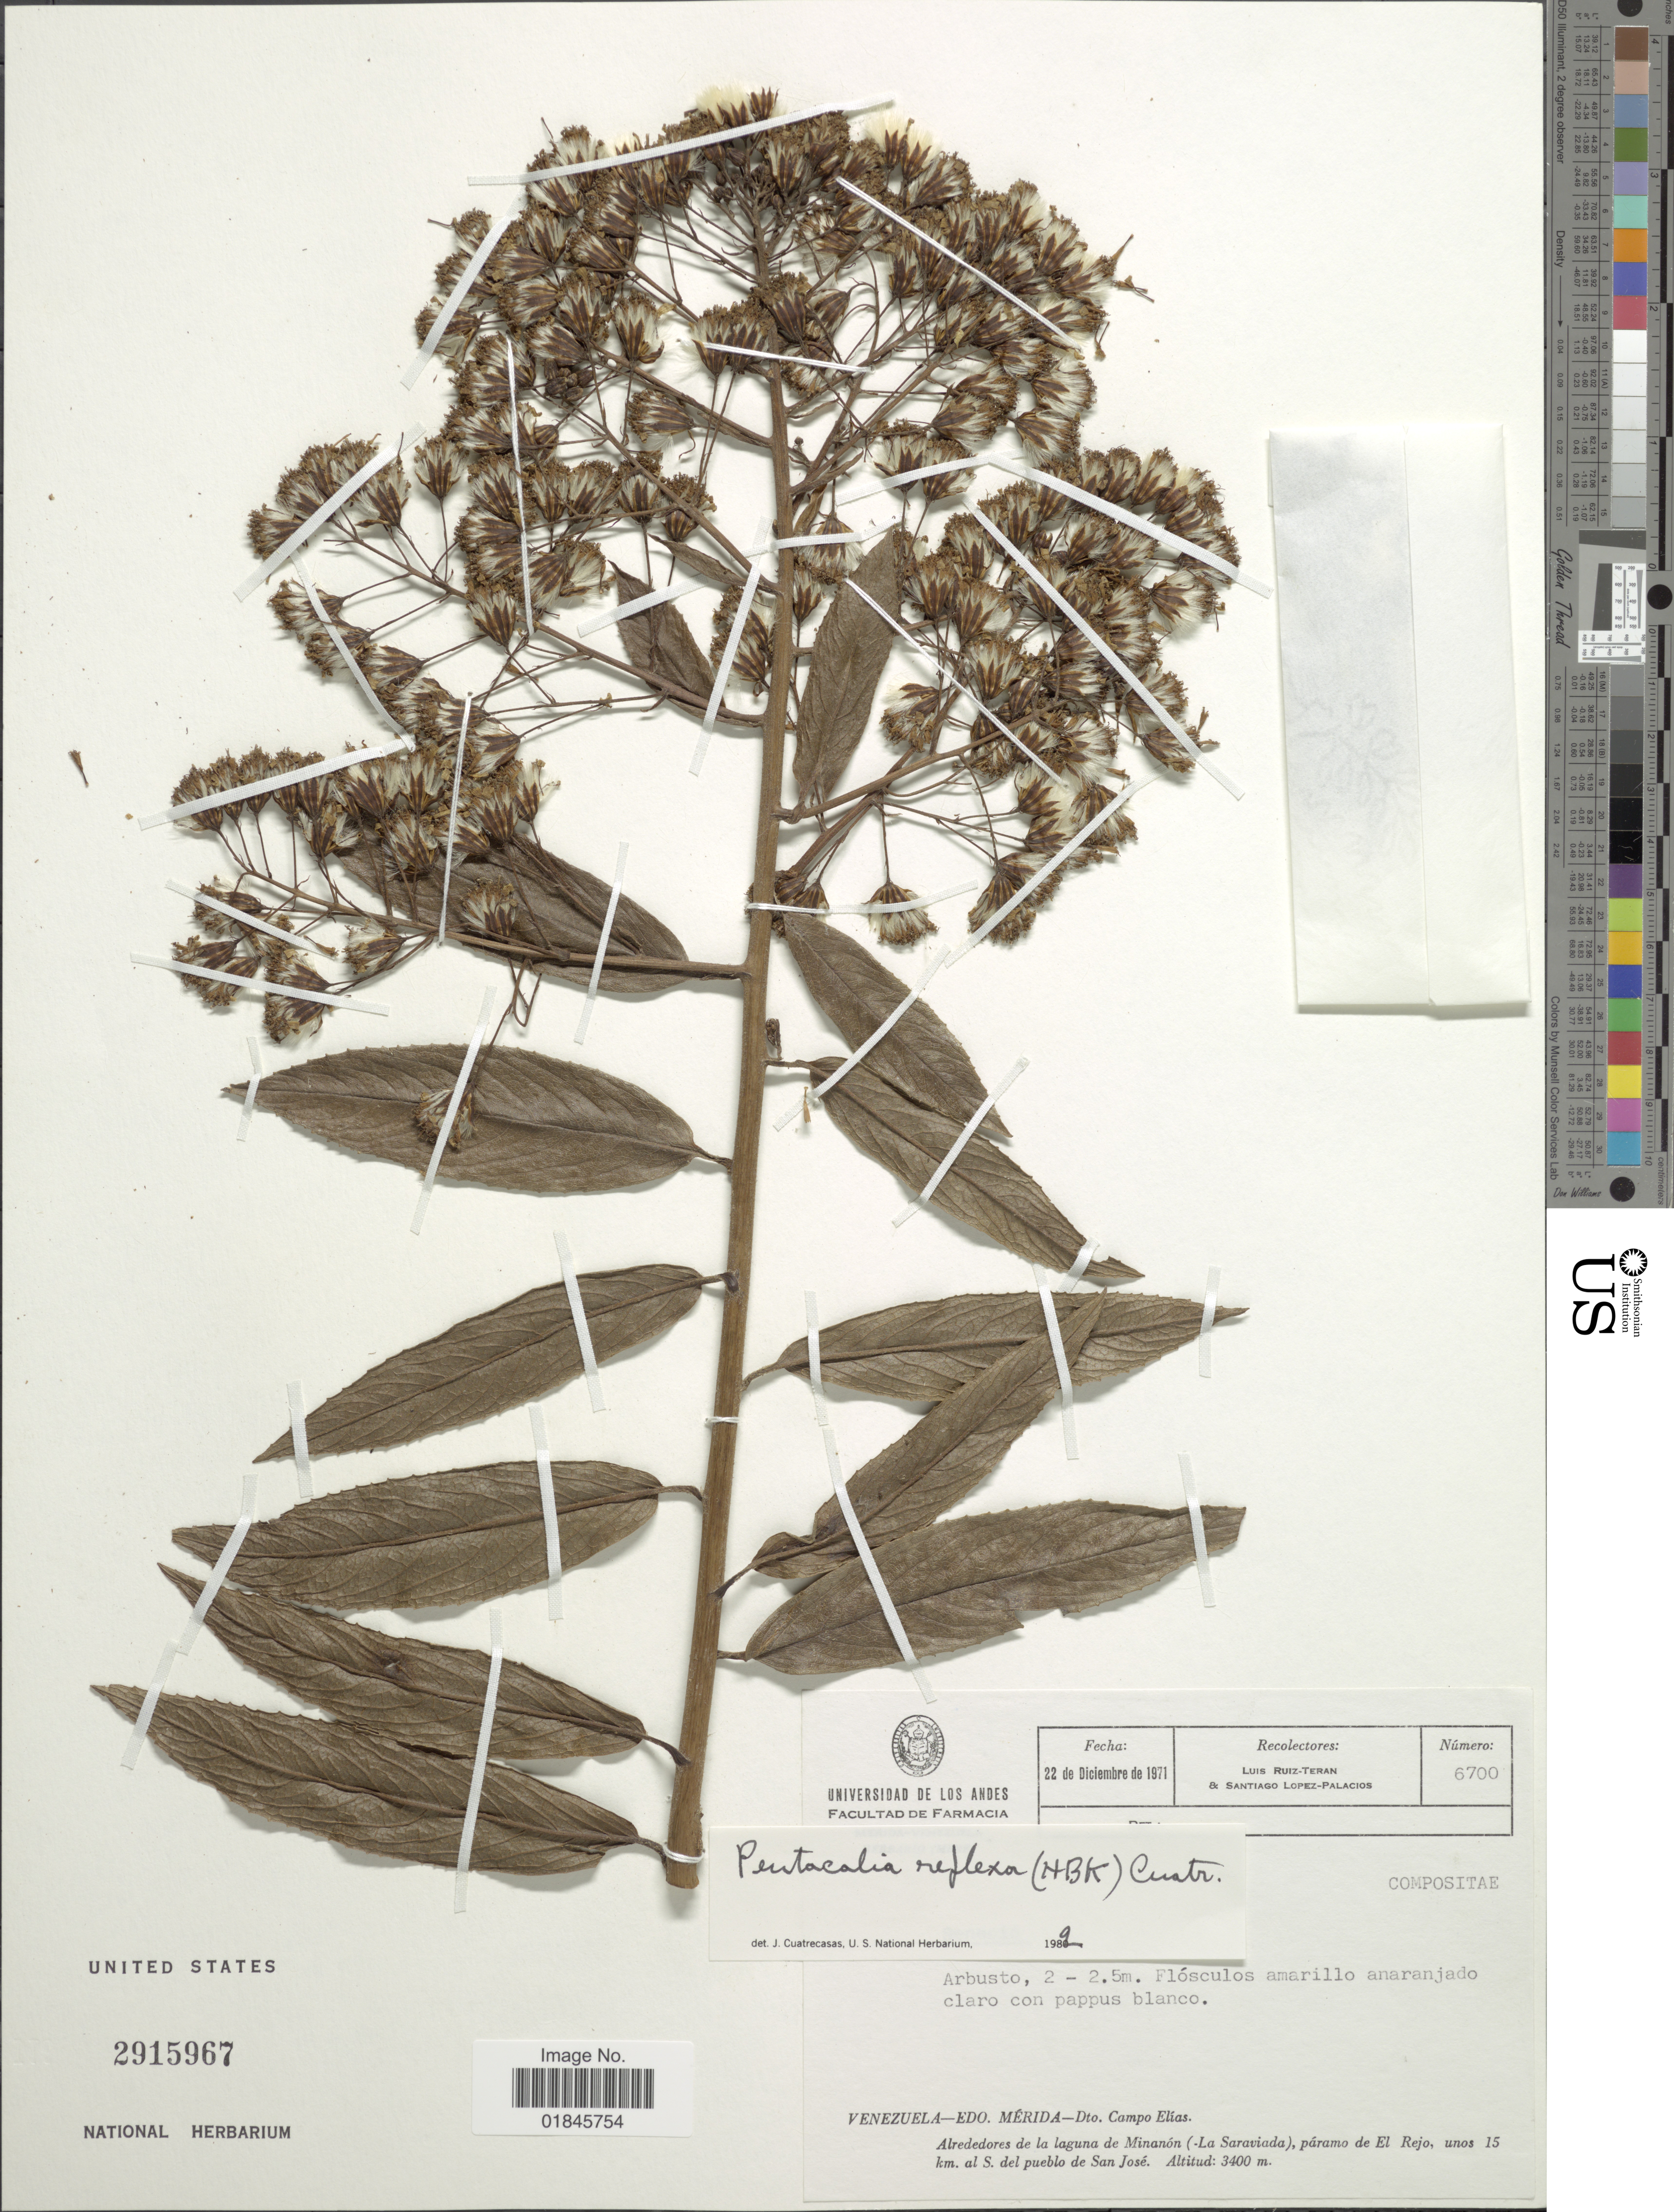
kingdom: Plantae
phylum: Tracheophyta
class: Magnoliopsida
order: Asterales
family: Asteraceae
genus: Pentacalia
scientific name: Pentacalia reflexa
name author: (Kunth) Cuatrec.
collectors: L. Teran & S. López-Palacios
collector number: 6700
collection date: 1971-12-22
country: Venezuela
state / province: Mérida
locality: Venezuela - Edo. Mérida - Dto. Campo Elías. Alrededores de la laguna de Minanón (La Saraviada), páramo de El Rejo, unos 15 km. al S. del pueblo de San José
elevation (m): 3400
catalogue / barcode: US 2915967